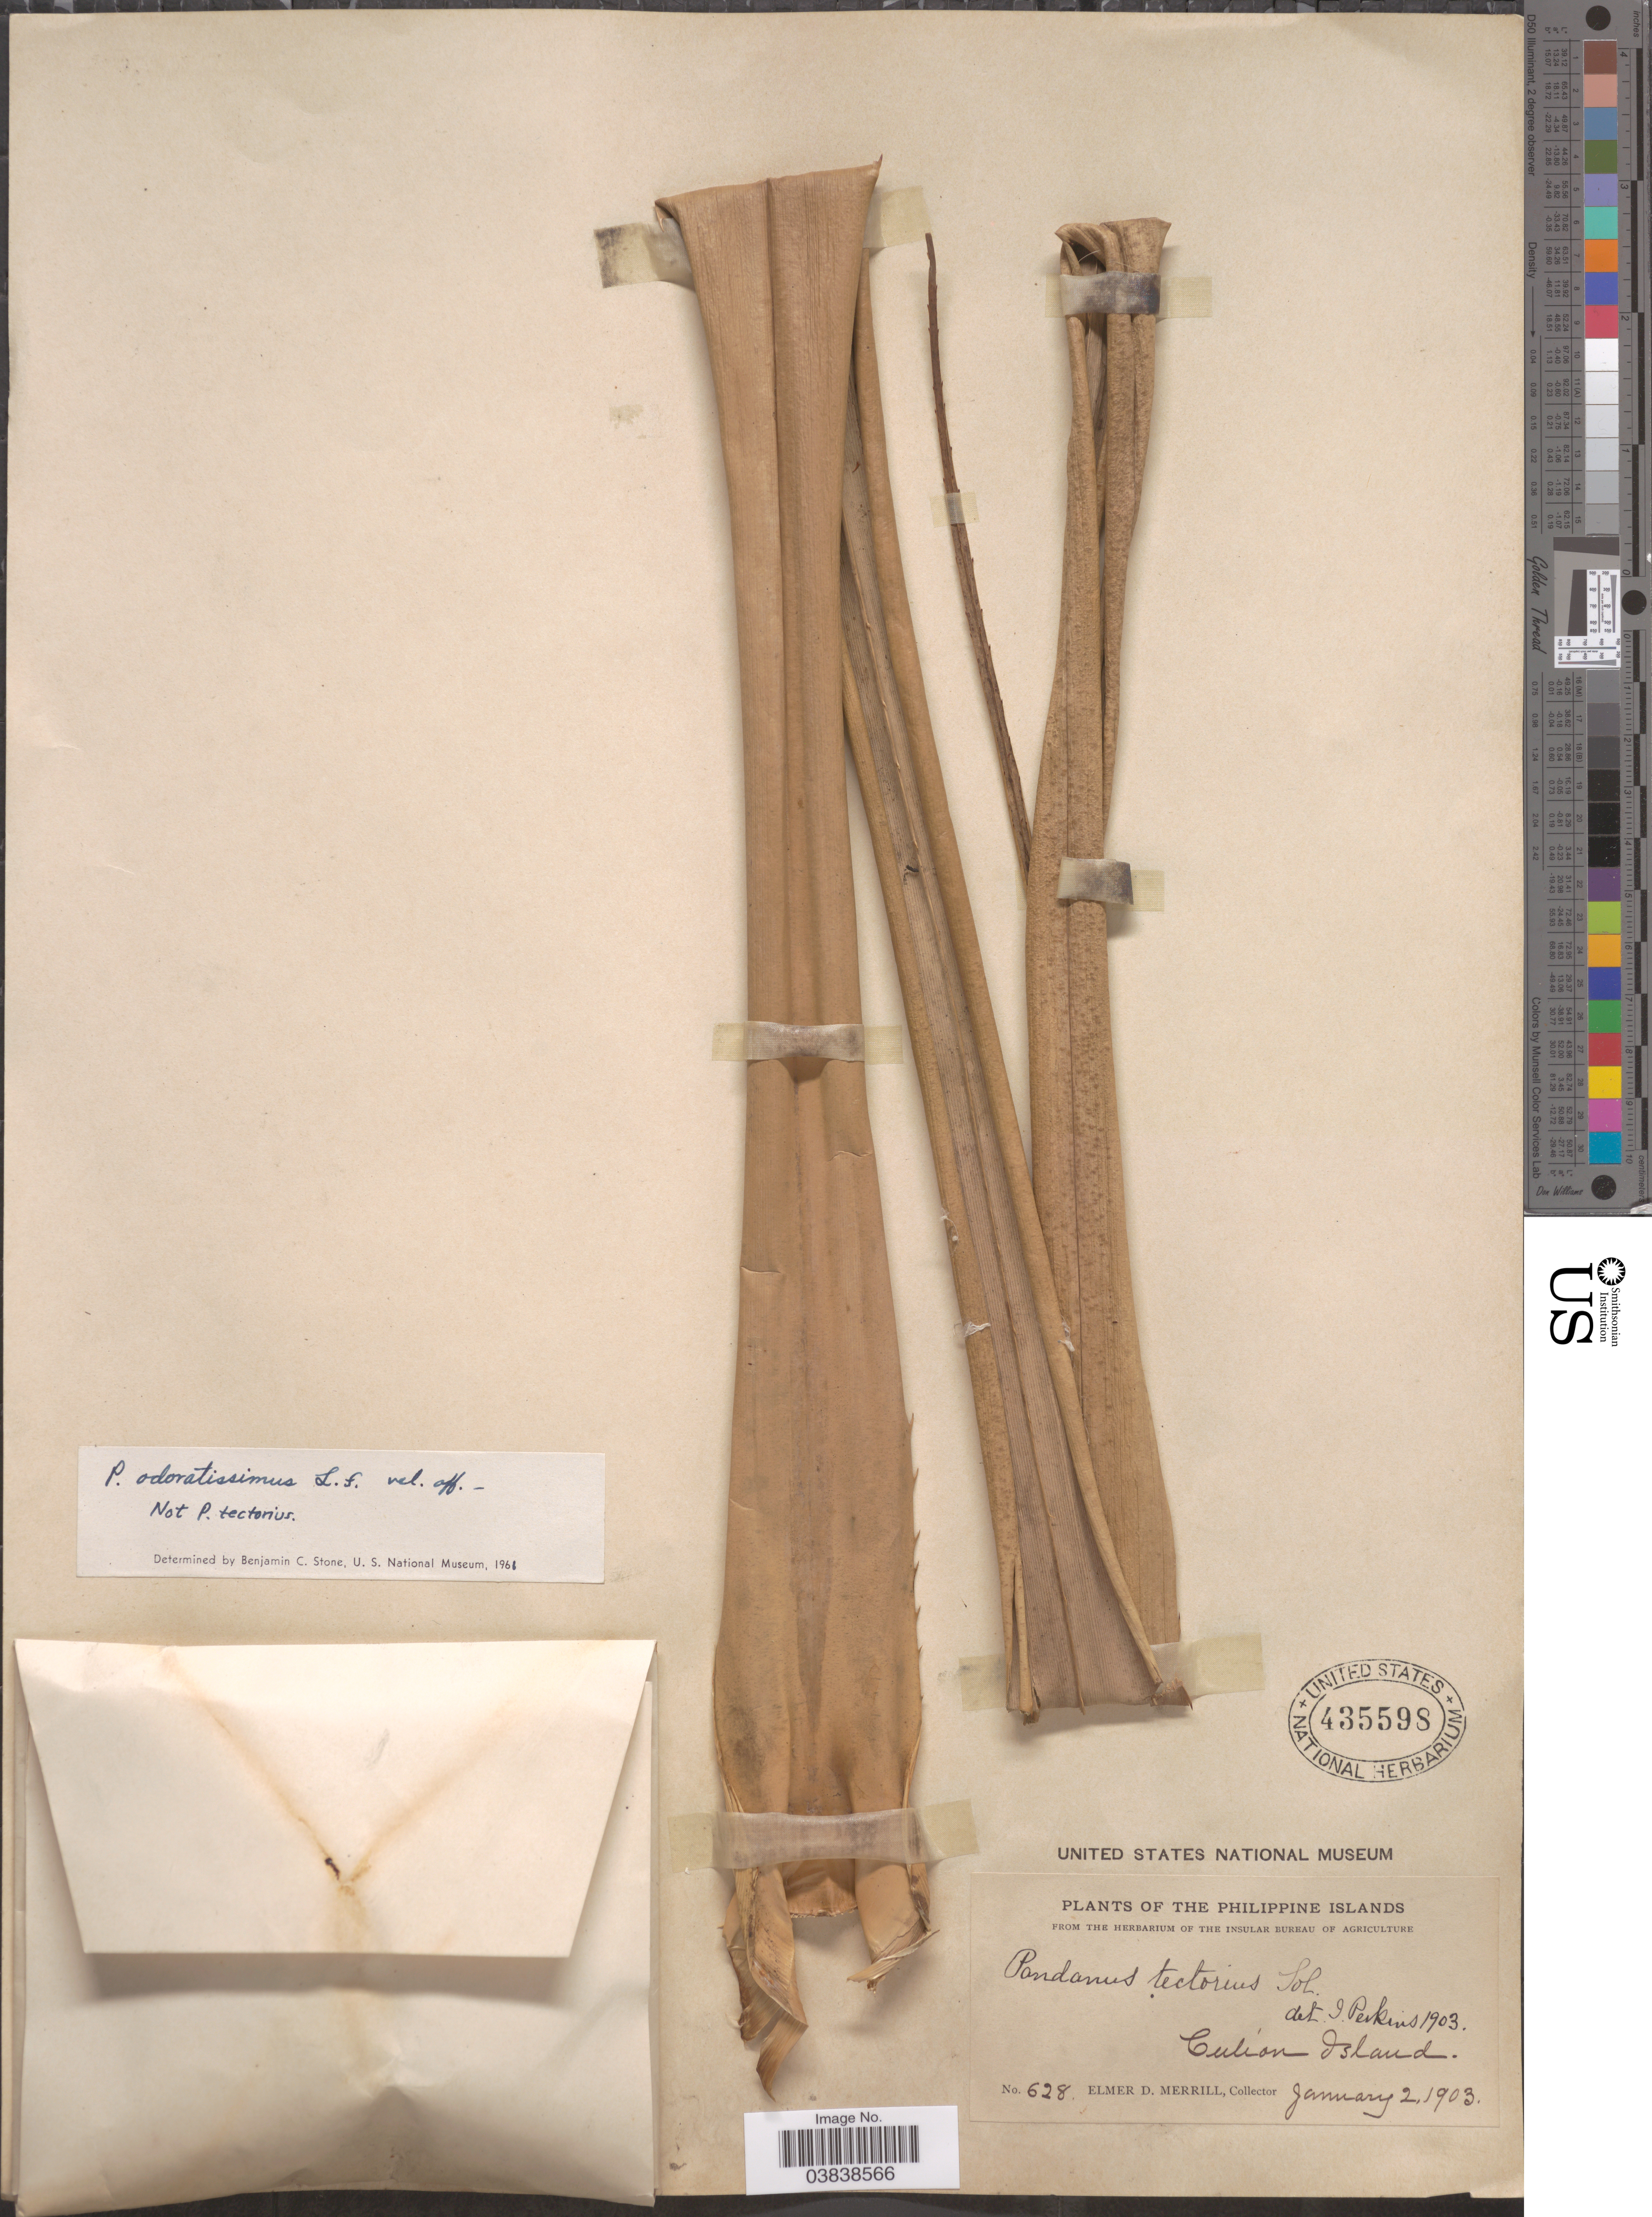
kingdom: Plantae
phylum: Tracheophyta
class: Liliopsida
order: Pandanales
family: Pandanaceae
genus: Pandanus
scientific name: Pandanus odoratissimus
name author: L. f.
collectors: E. D. Merrill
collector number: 628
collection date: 1903-01-02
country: Philippines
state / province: Mimaropa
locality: Culion Island.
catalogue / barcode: US 435598